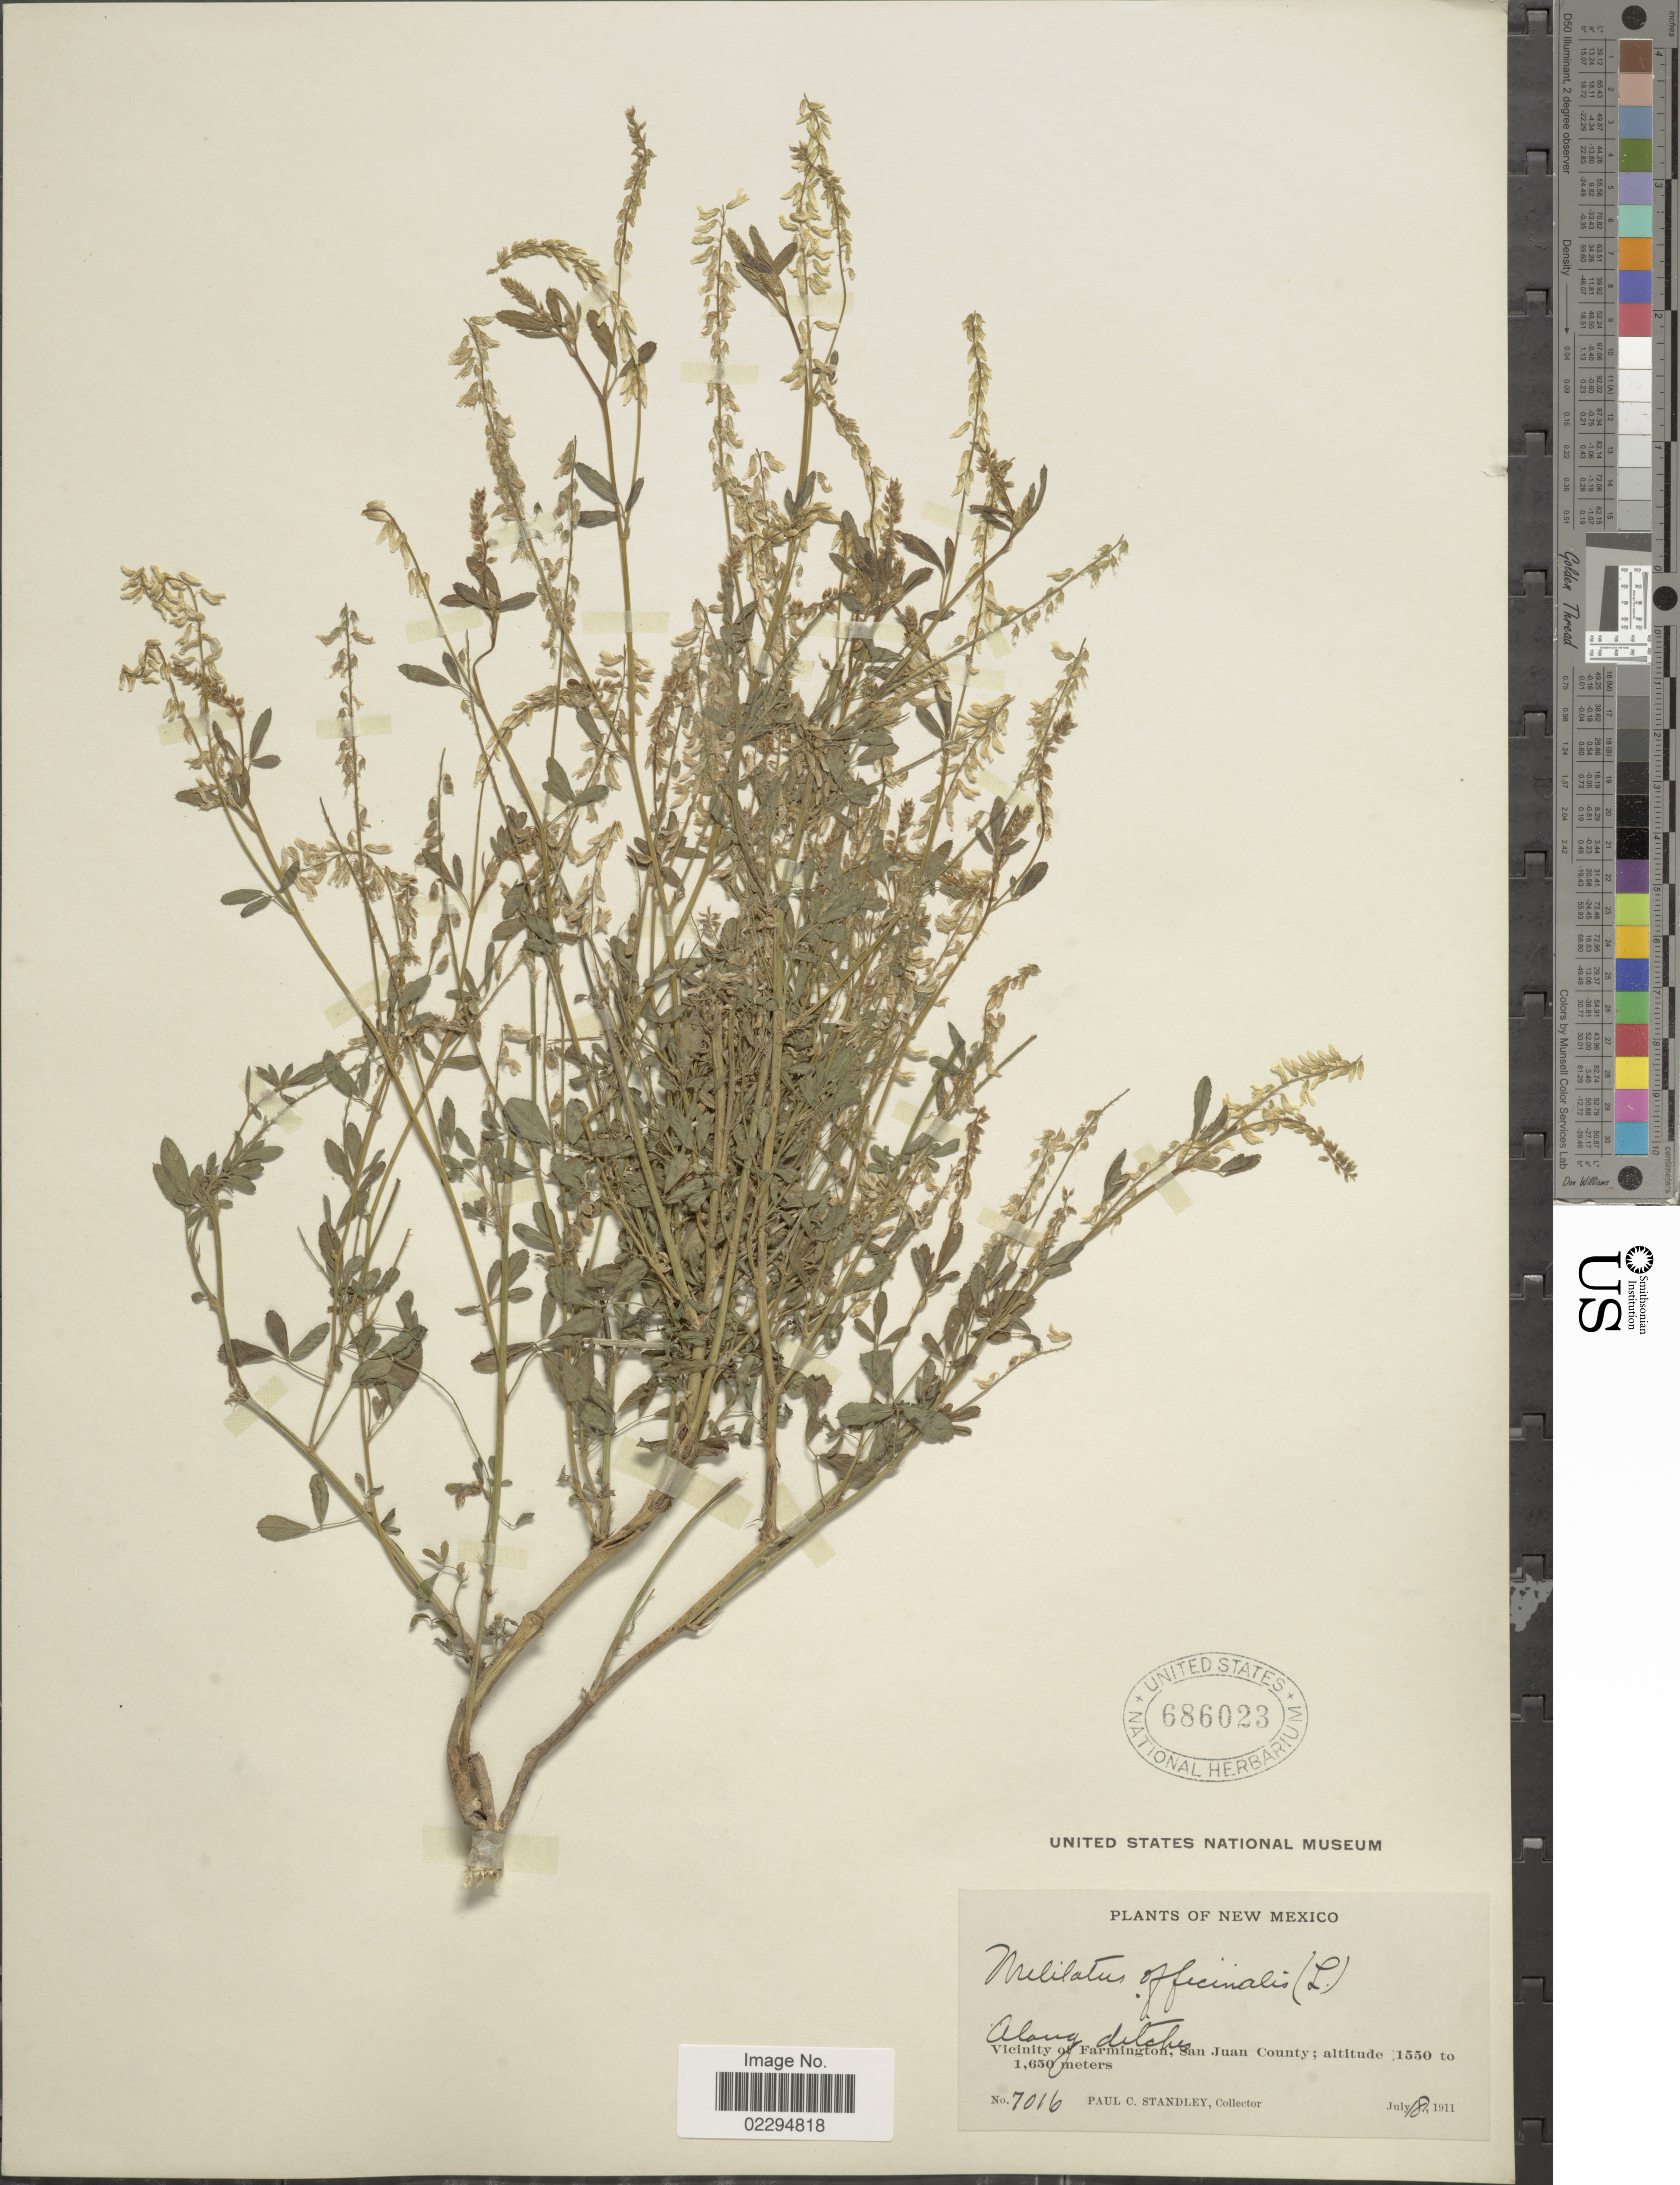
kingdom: Plantae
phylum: Tracheophyta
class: Magnoliopsida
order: Fabales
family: Fabaceae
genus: Melilotus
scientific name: Melilotus officinalis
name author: (L.) Lam.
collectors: P. C. Standley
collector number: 7016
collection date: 1911-07-18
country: United States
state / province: New Mexico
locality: Along ditches, Vicinity of Farmington, San Juan County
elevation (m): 1550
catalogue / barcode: US 686023